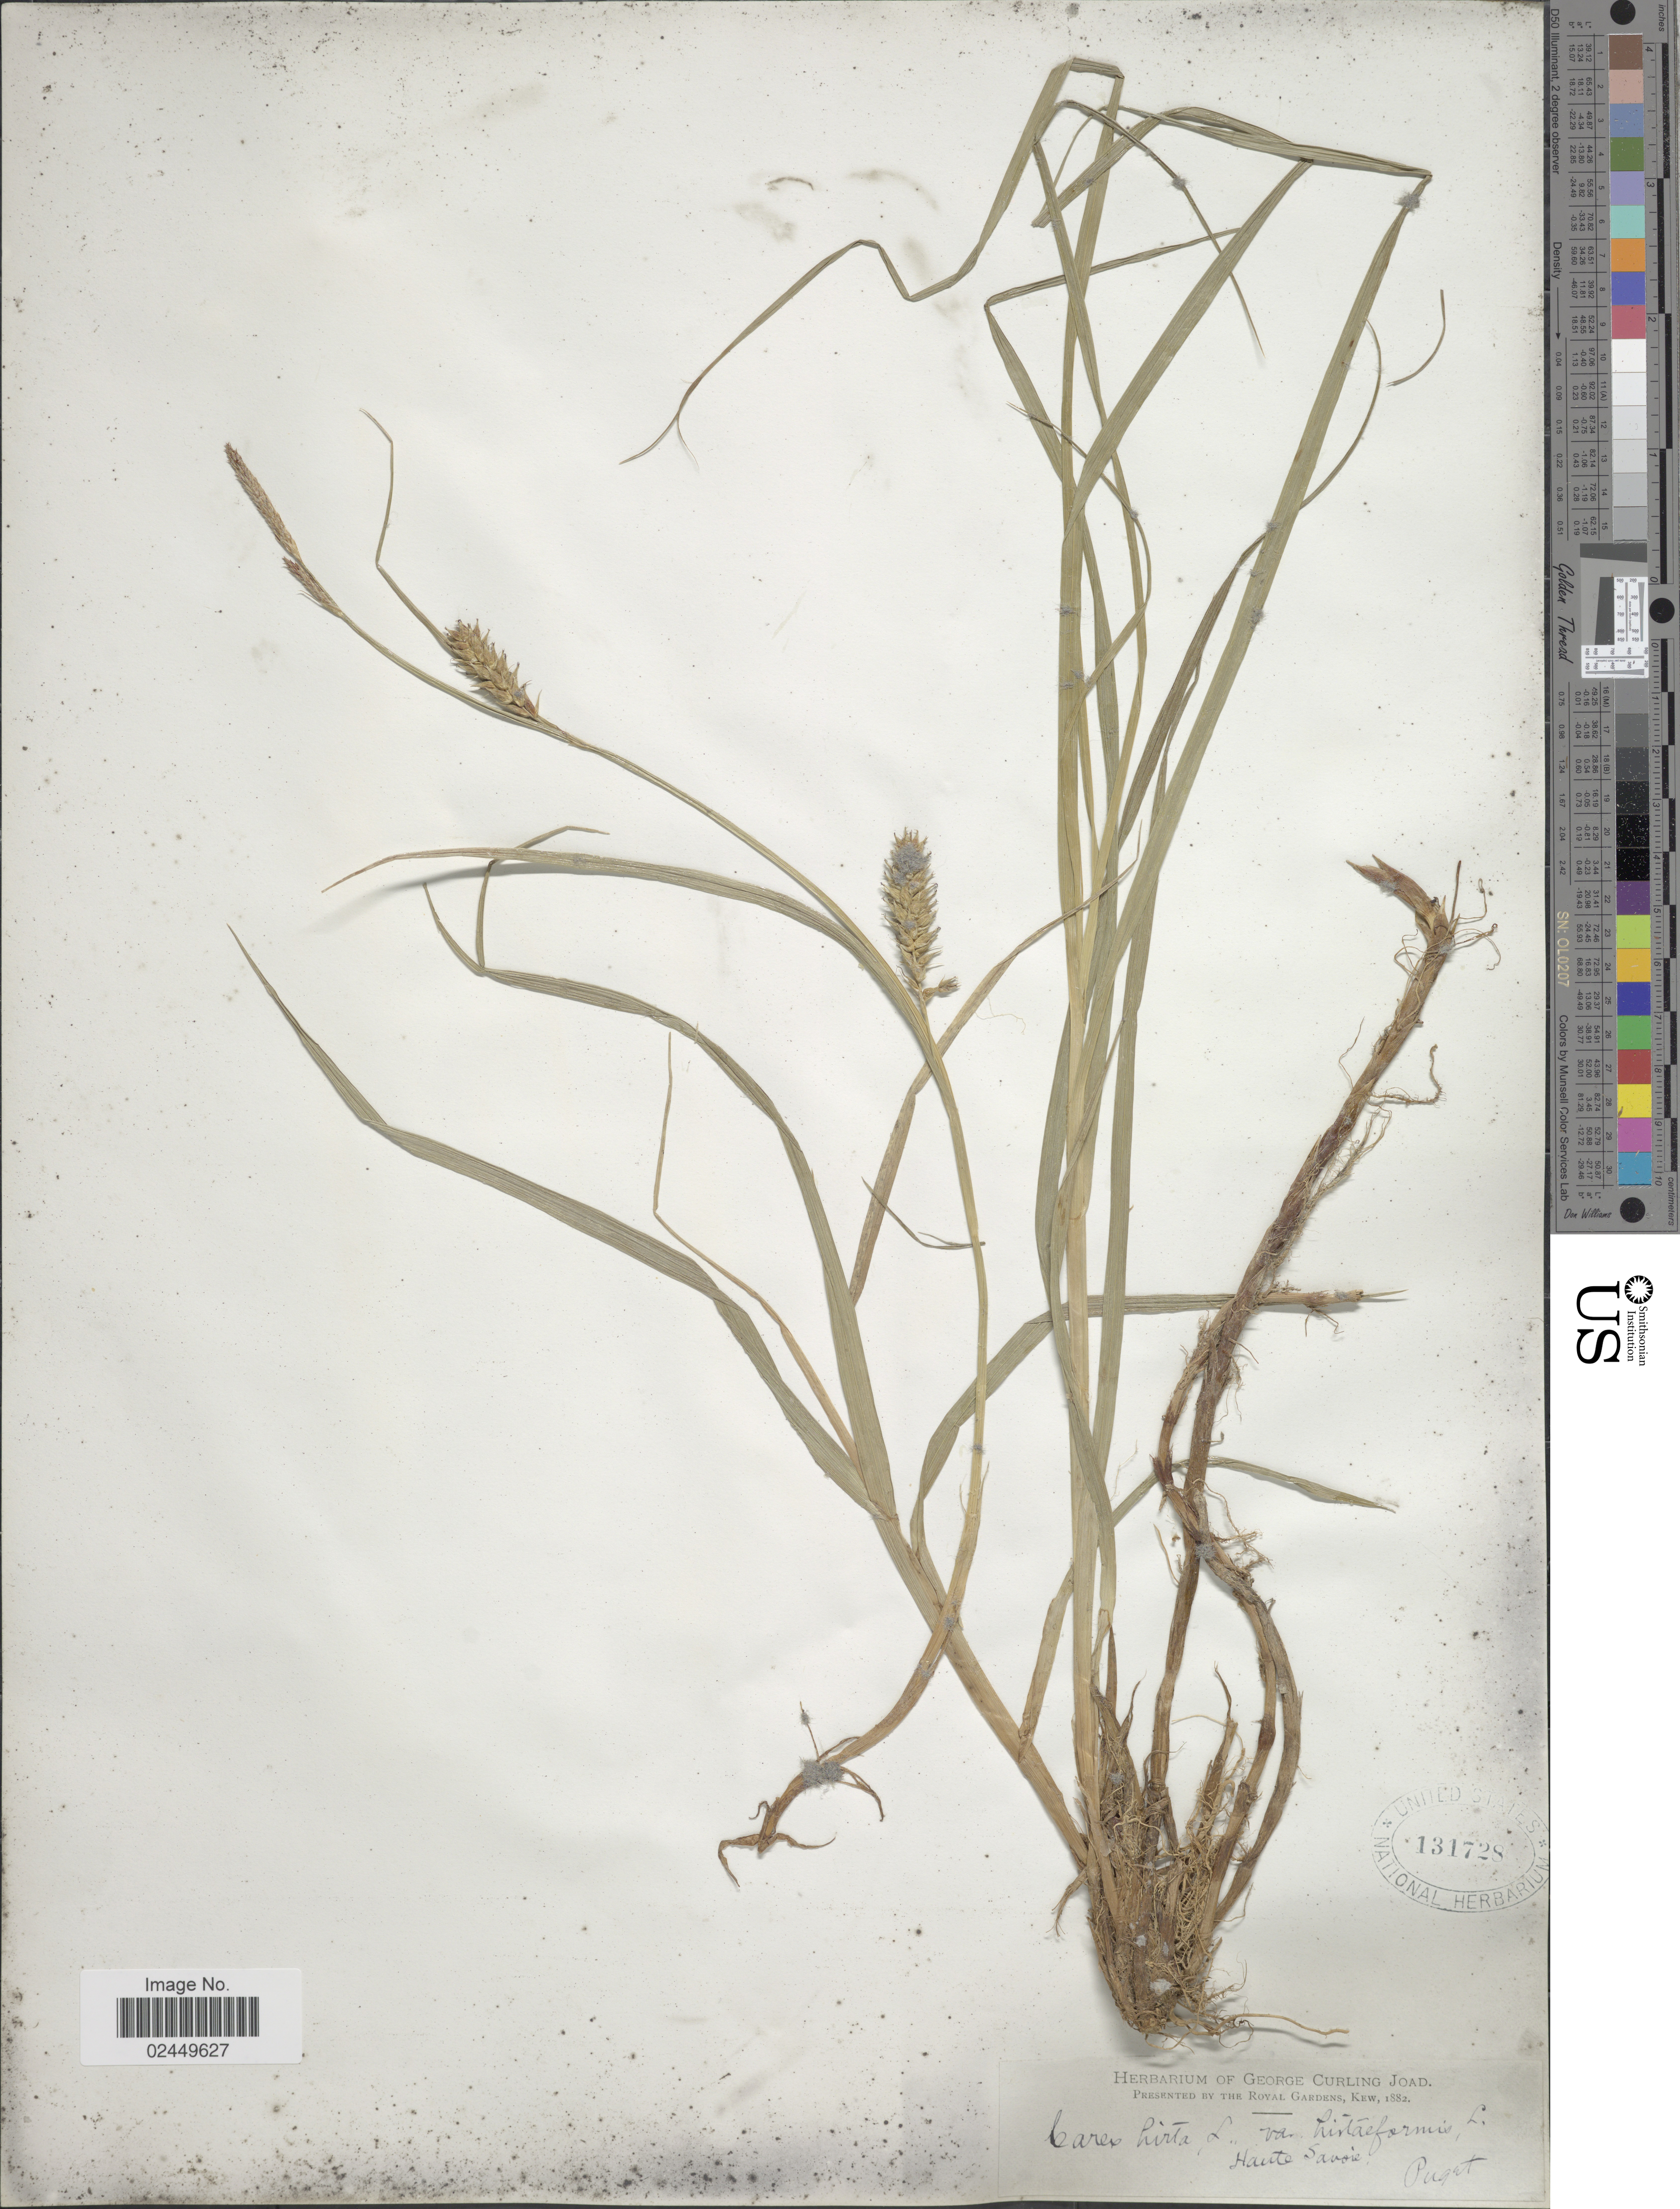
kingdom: Plantae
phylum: Tracheophyta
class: Liliopsida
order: Poales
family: Cyperaceae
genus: Carex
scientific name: Carex hirta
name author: L.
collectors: -. Puget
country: France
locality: Haute Savoie.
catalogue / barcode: US 131728